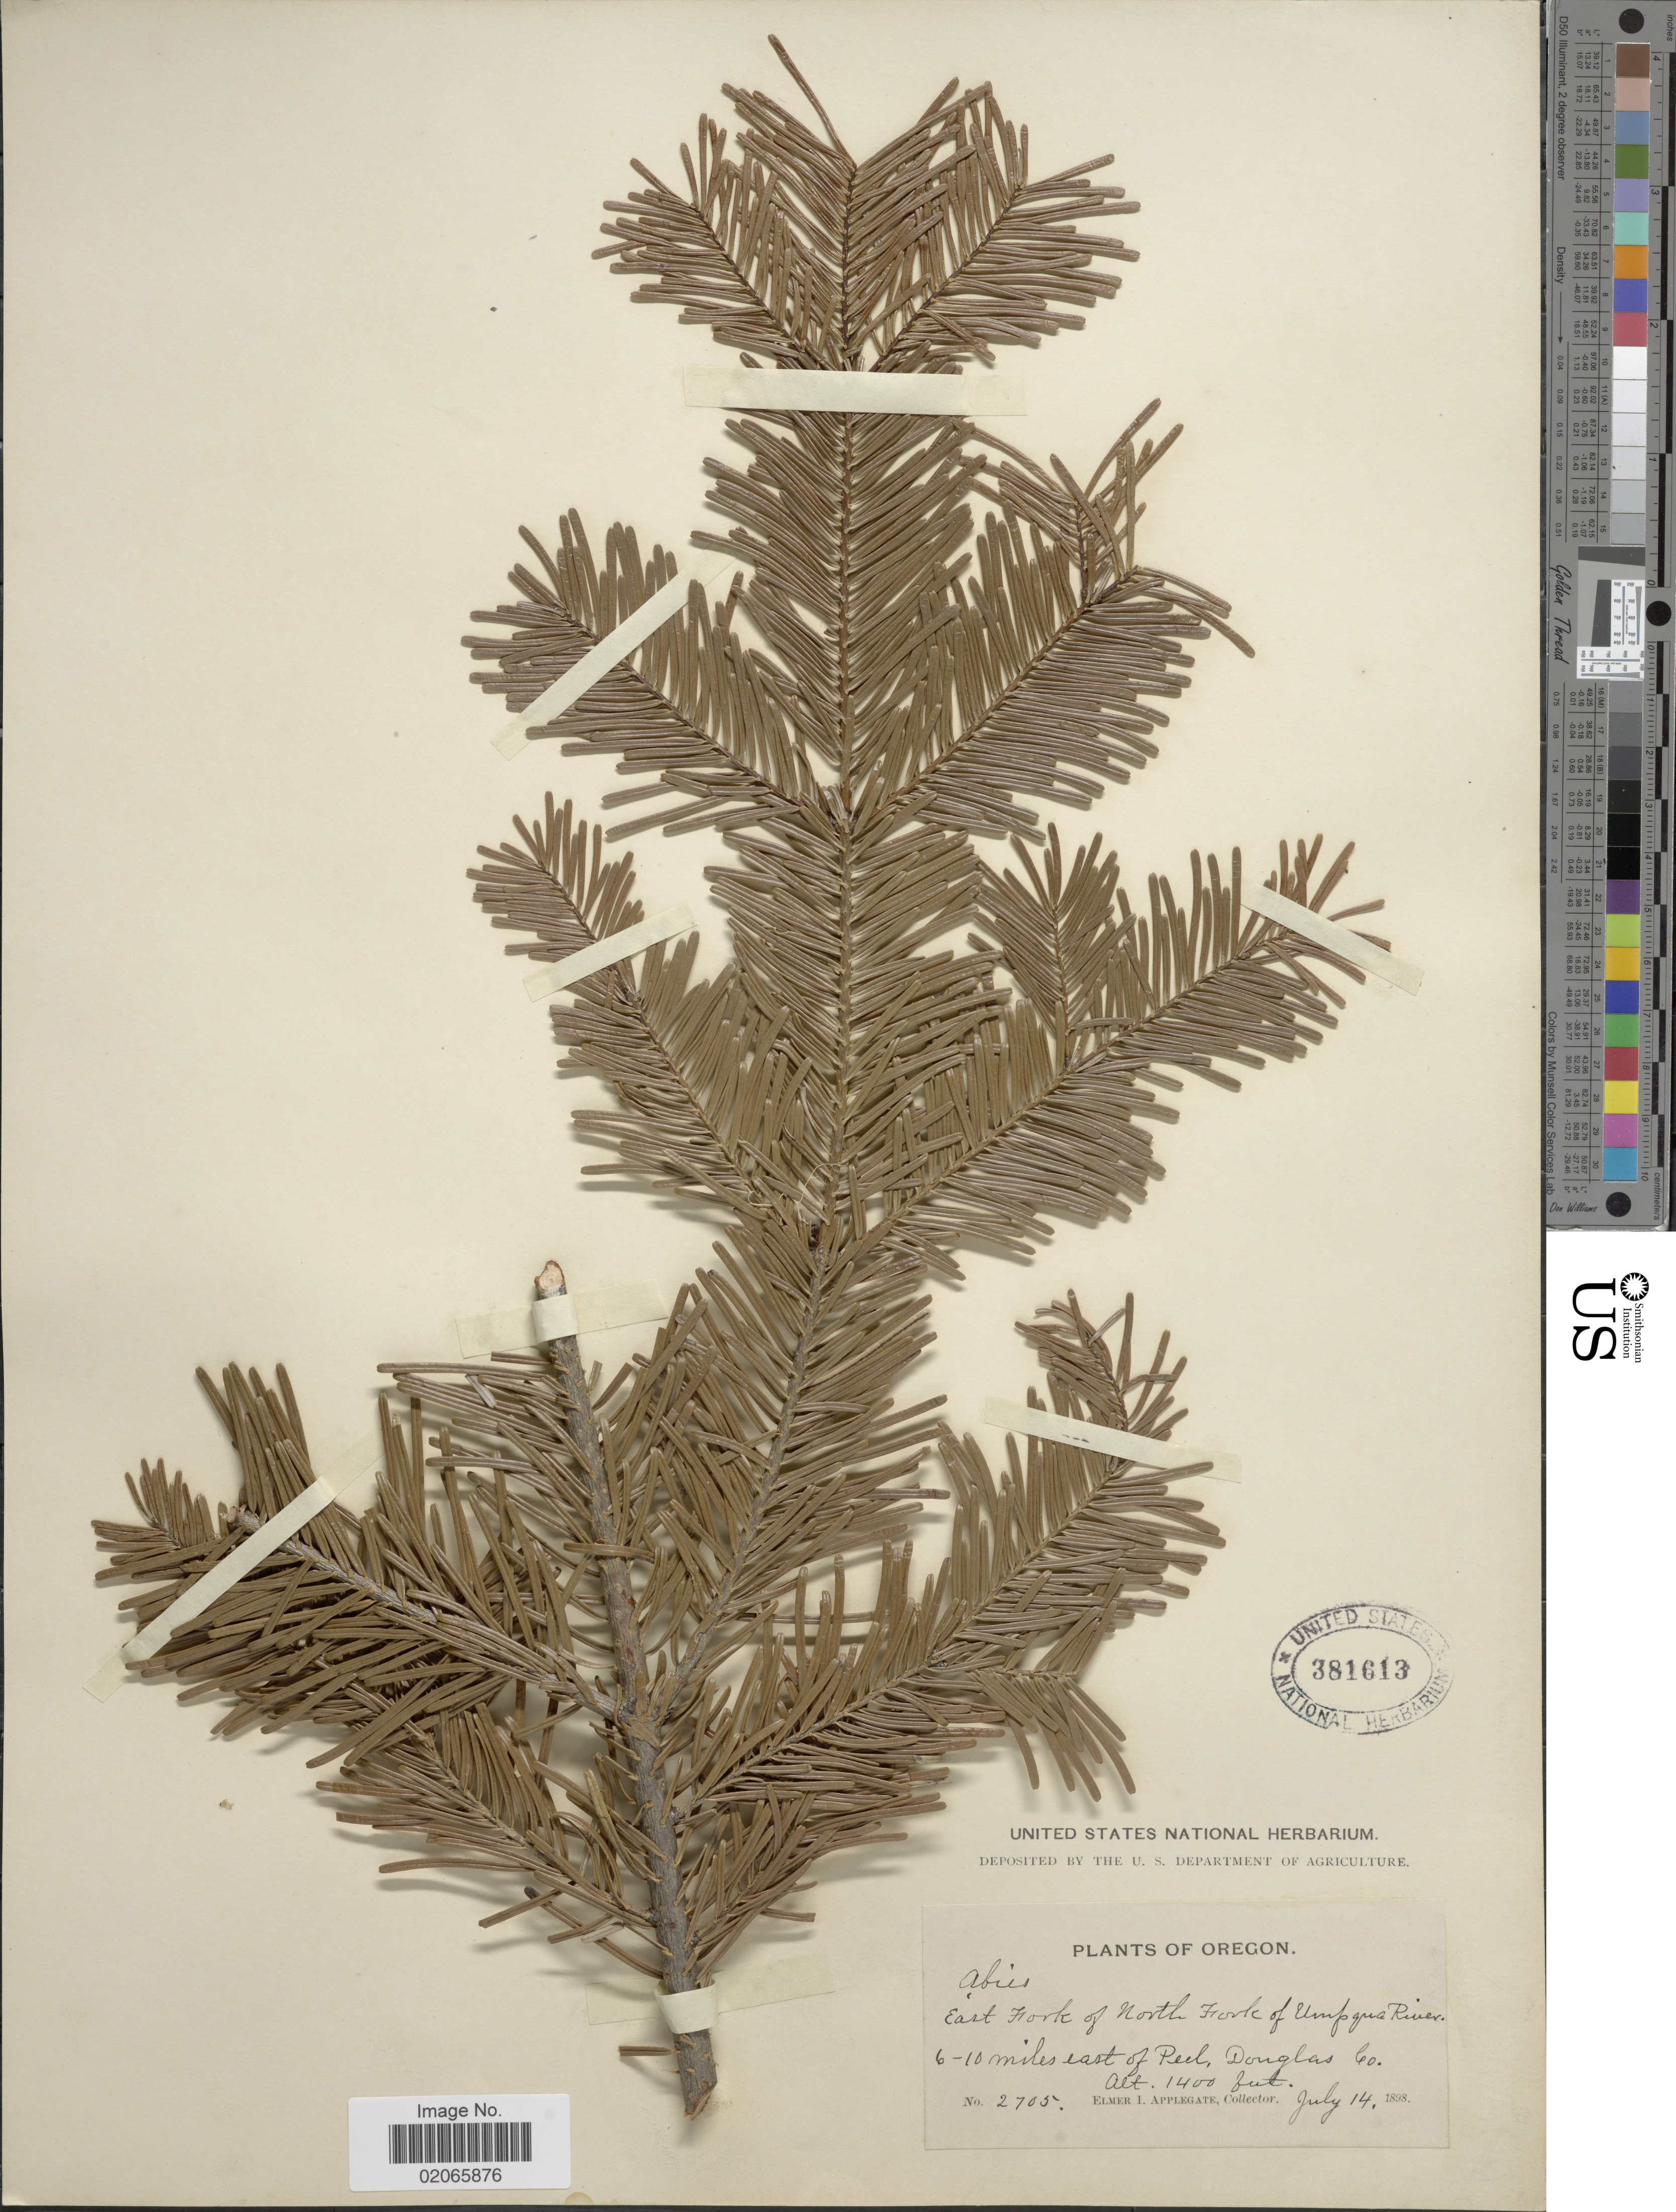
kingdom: Plantae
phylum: Tracheophyta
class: Pinopsida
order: Pinales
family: Pinaceae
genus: Abies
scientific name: Abies sp.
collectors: E. I. Applegate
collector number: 2705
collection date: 1898-07-14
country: United States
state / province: Oregon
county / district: Douglas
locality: East Fork of North Fork of Umpqua River. 6-10 miles east of Peel, Douglas Co.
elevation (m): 427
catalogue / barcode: US 381613